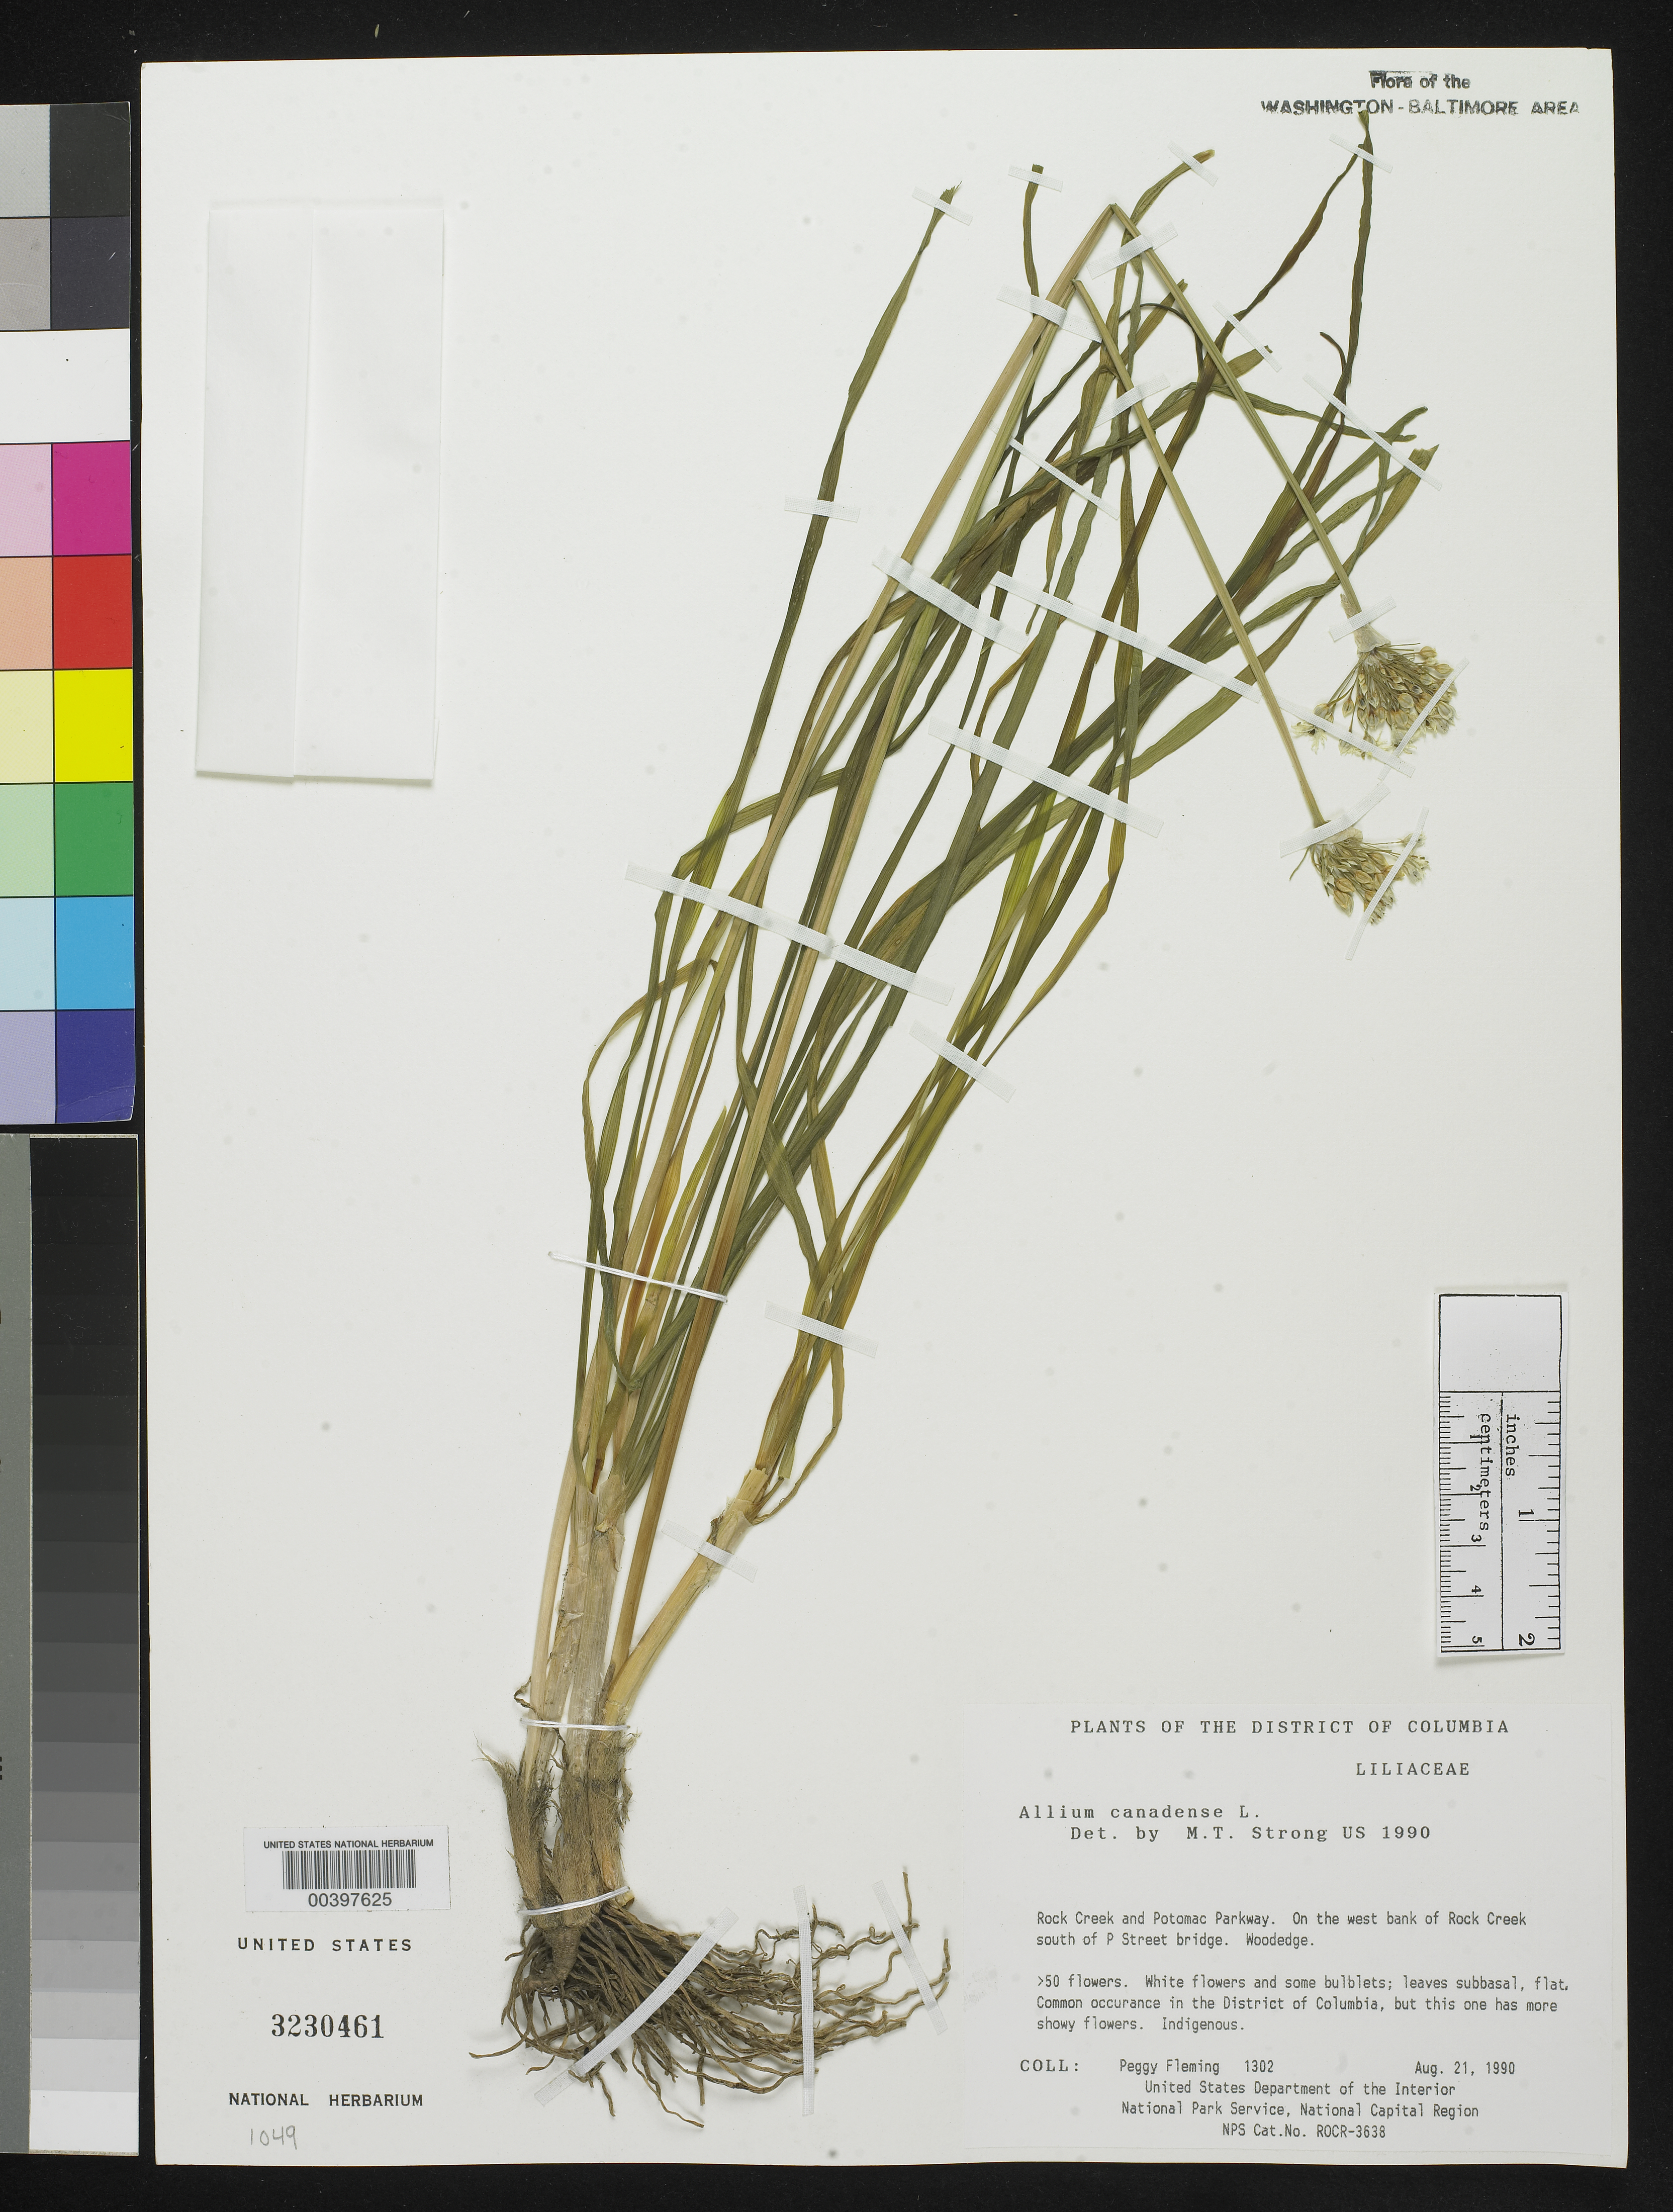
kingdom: Plantae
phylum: Tracheophyta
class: Liliopsida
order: Asparagales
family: Amaryllidaceae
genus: Allium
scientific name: Allium canadense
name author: L.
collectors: P. Fleming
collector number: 1302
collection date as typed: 21 Aug 1990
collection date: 1990-08-21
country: United States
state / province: District of Columbia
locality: Rock Creek Park, W bank of Rock Creek S of P Street Bridge Rock Creek Park and vicinity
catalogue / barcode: US 3230461